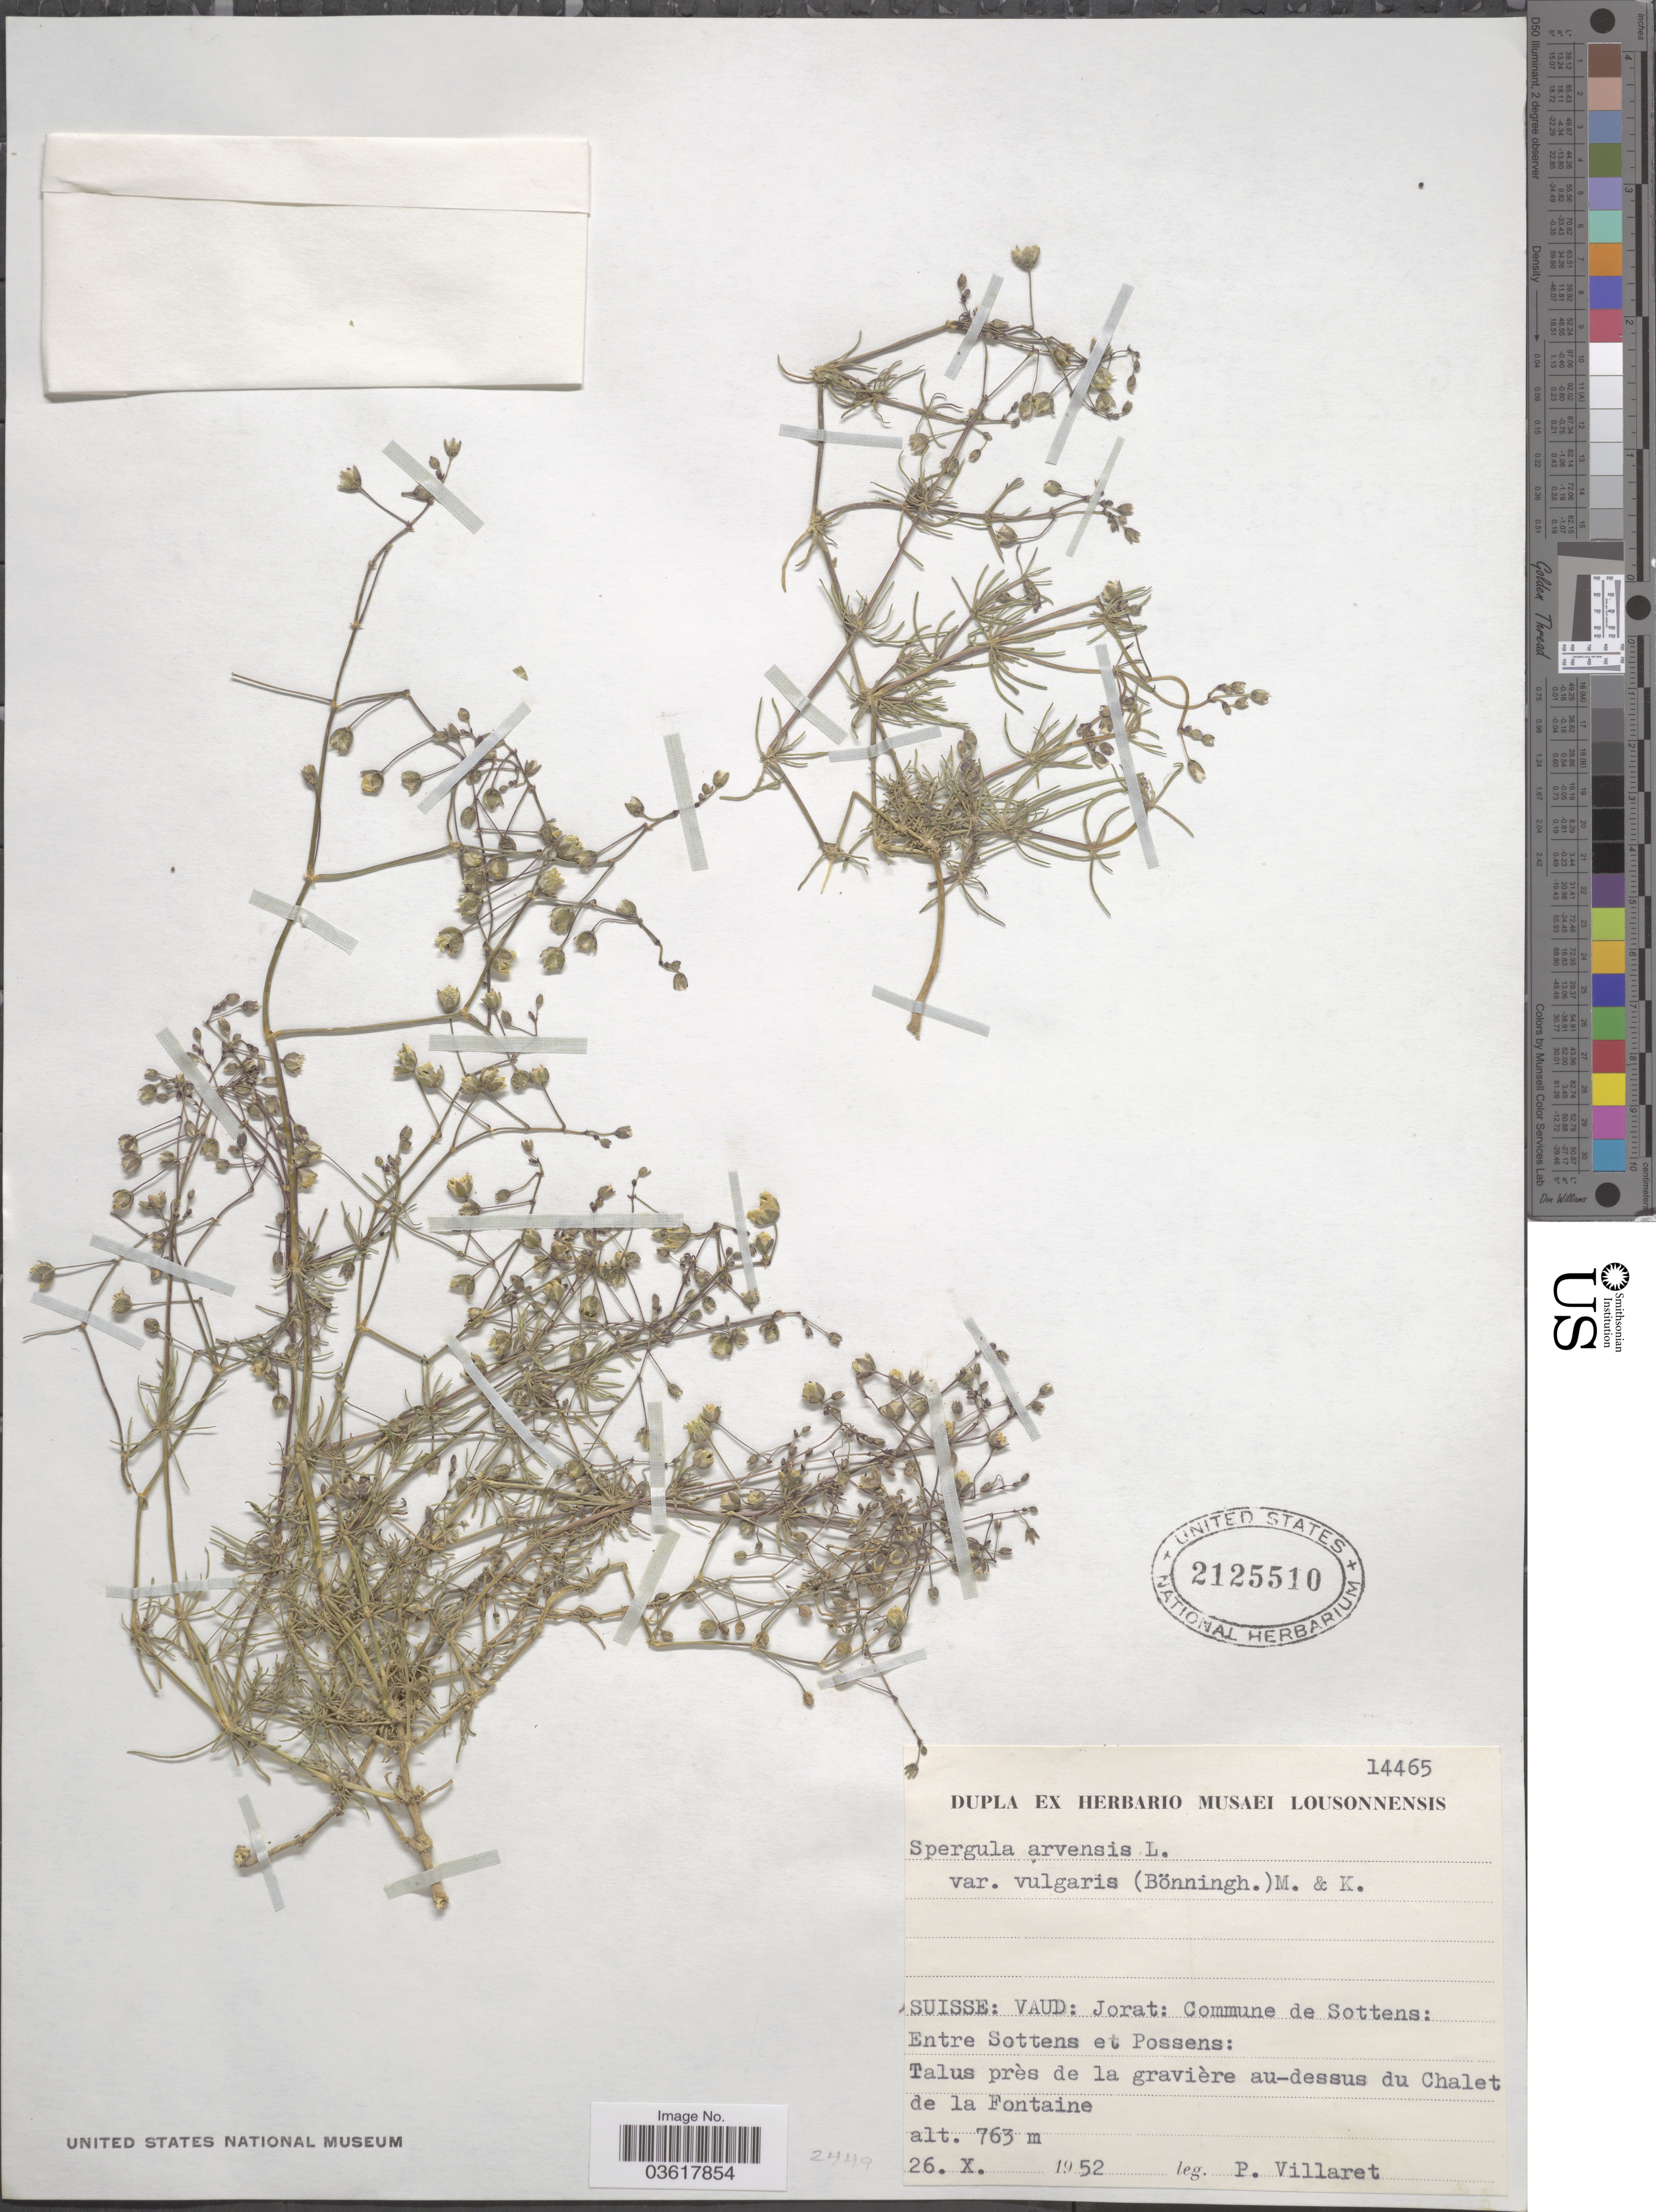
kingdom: Plantae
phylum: Tracheophyta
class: Magnoliopsida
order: Caryophyllales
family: Caryophyllaceae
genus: Spergula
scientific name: Spergula arvensis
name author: L.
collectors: P. Villaret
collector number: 14465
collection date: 1952-10-26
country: Switzerland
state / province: Vaud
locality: Suisse: Jorat: Commune de Sottens: Entre Sottens et Possens: Talus près de la gravière au-dessus du Chalet de la Fontaine.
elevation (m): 763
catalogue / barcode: US 2125510